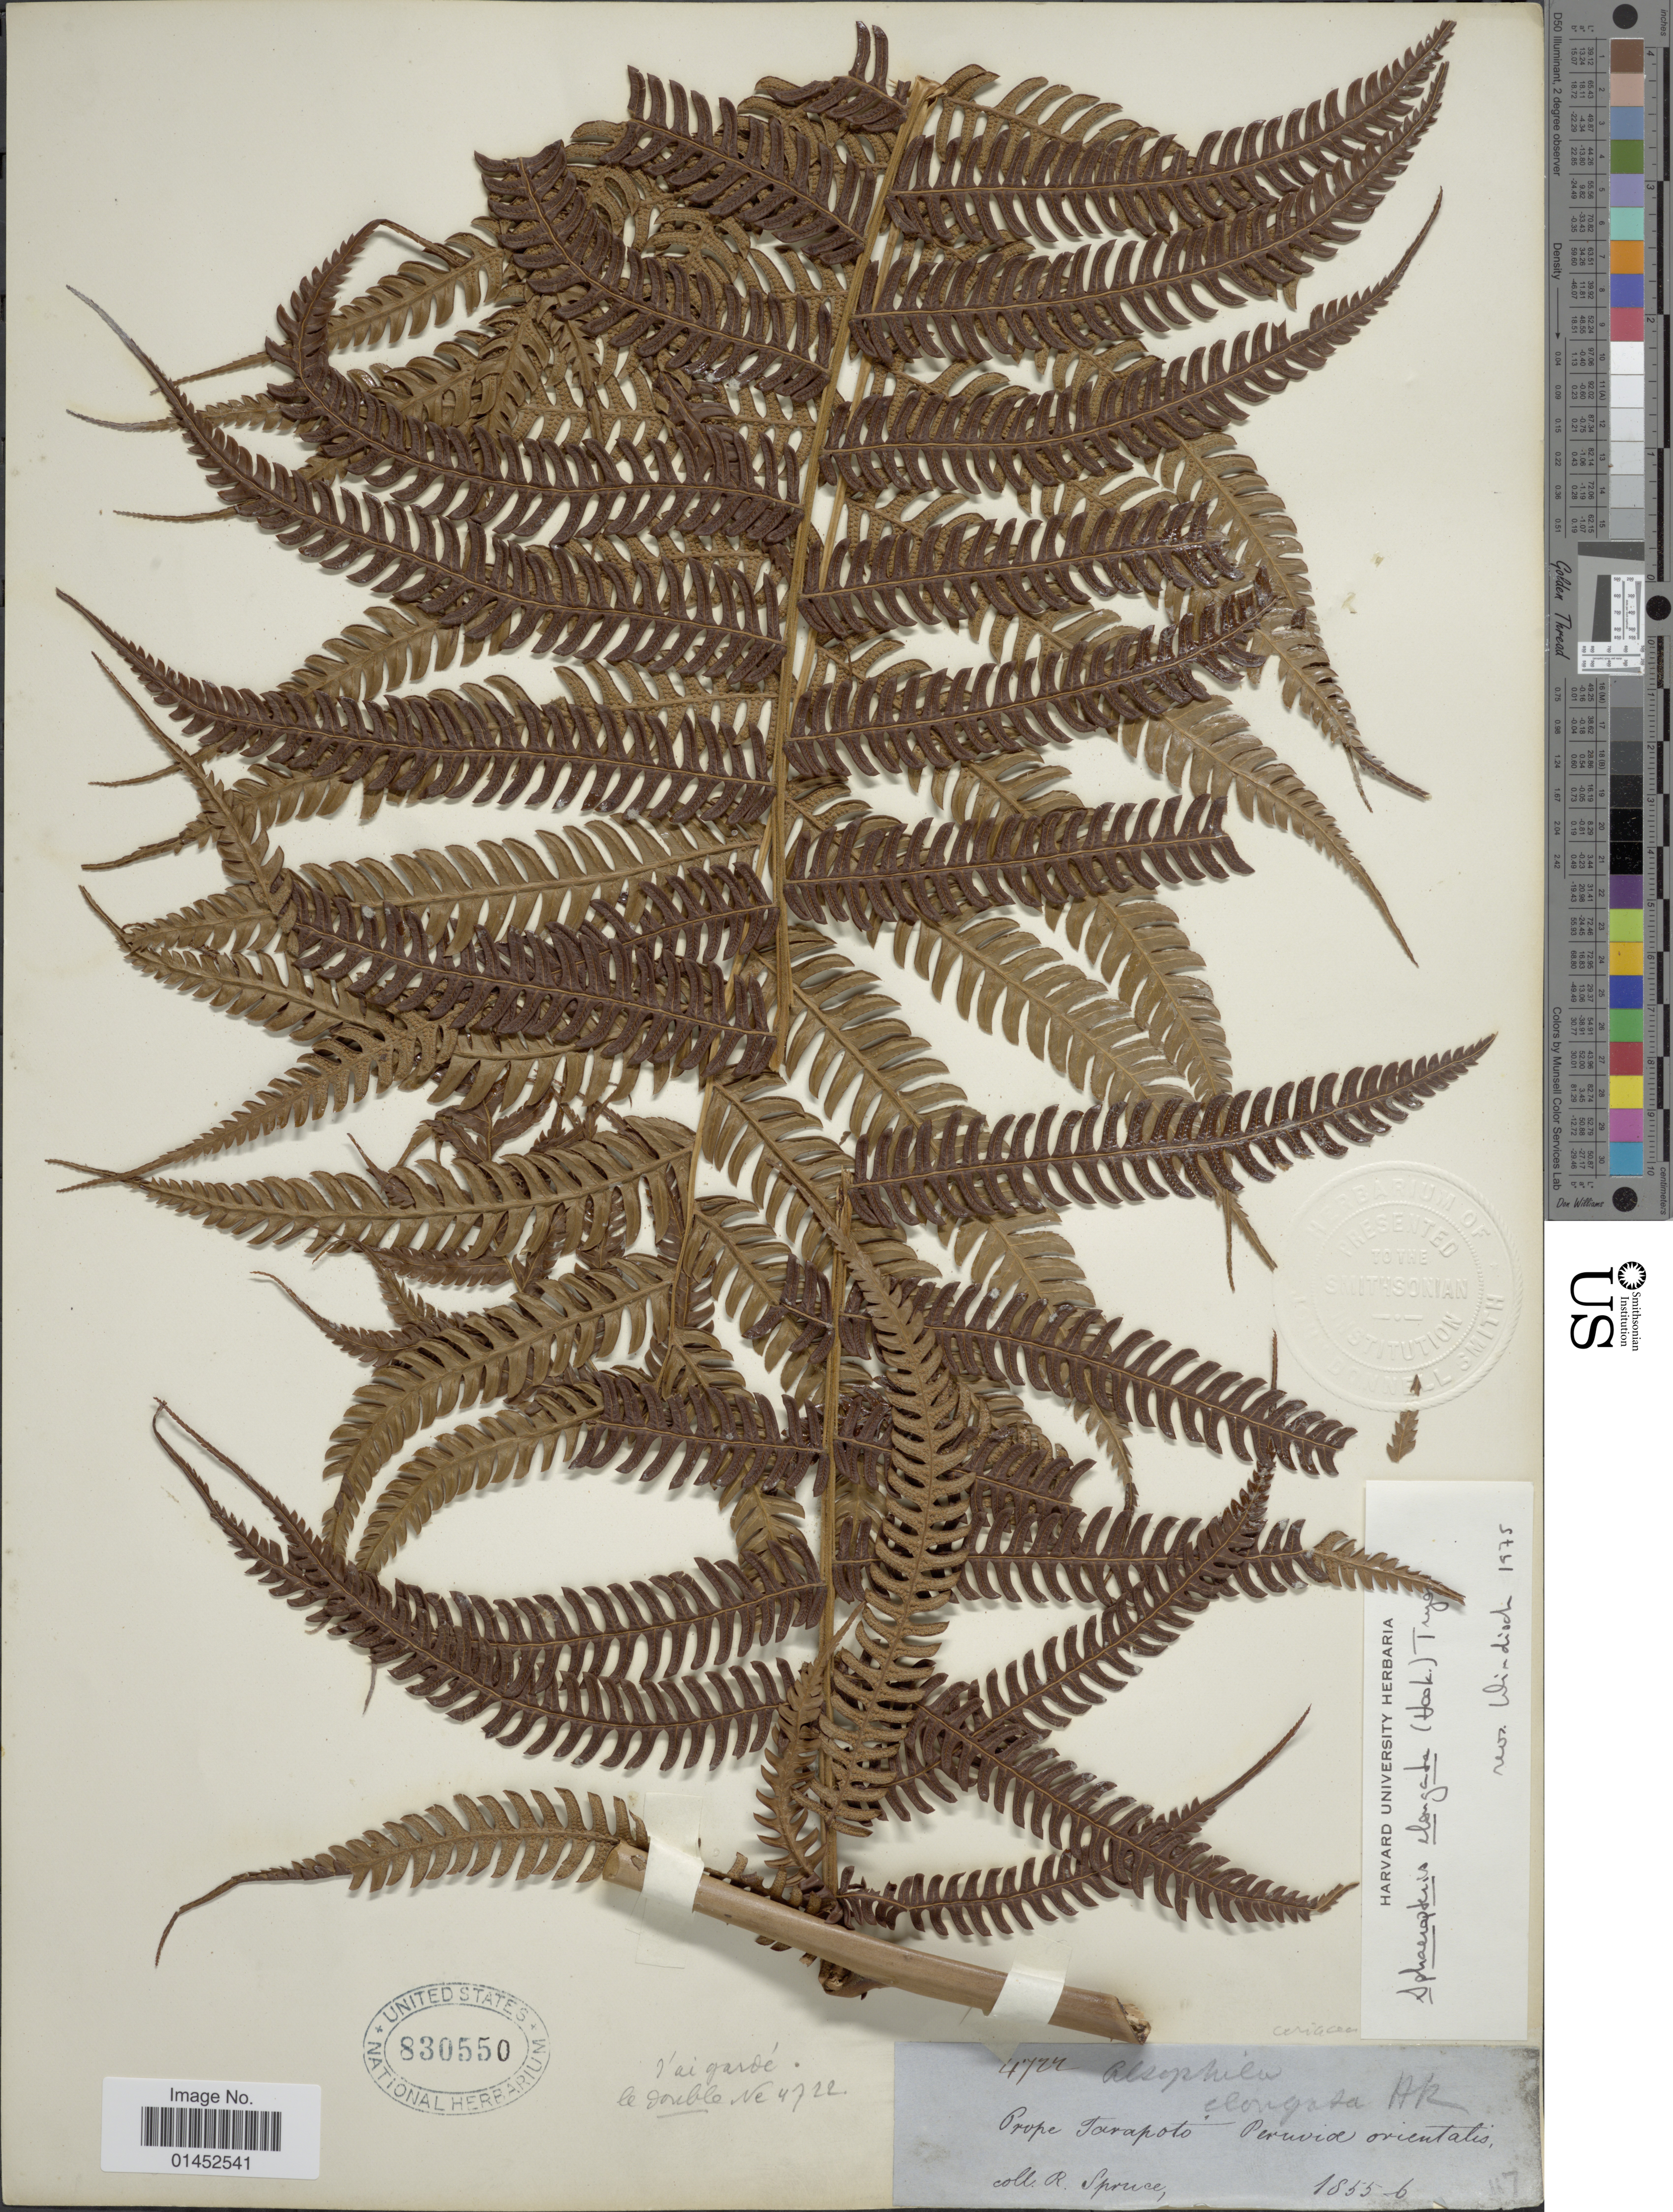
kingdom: Plantae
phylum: Tracheophyta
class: Polypodiopsida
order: Cyatheales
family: Cyatheaceae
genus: Cyathea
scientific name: Cyathea poeppigii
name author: (Hook.) Domin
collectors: R. Spruce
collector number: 4777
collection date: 1855/1856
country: Peru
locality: Prope Tarapoto Peruviae Orientalis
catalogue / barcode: US 830550